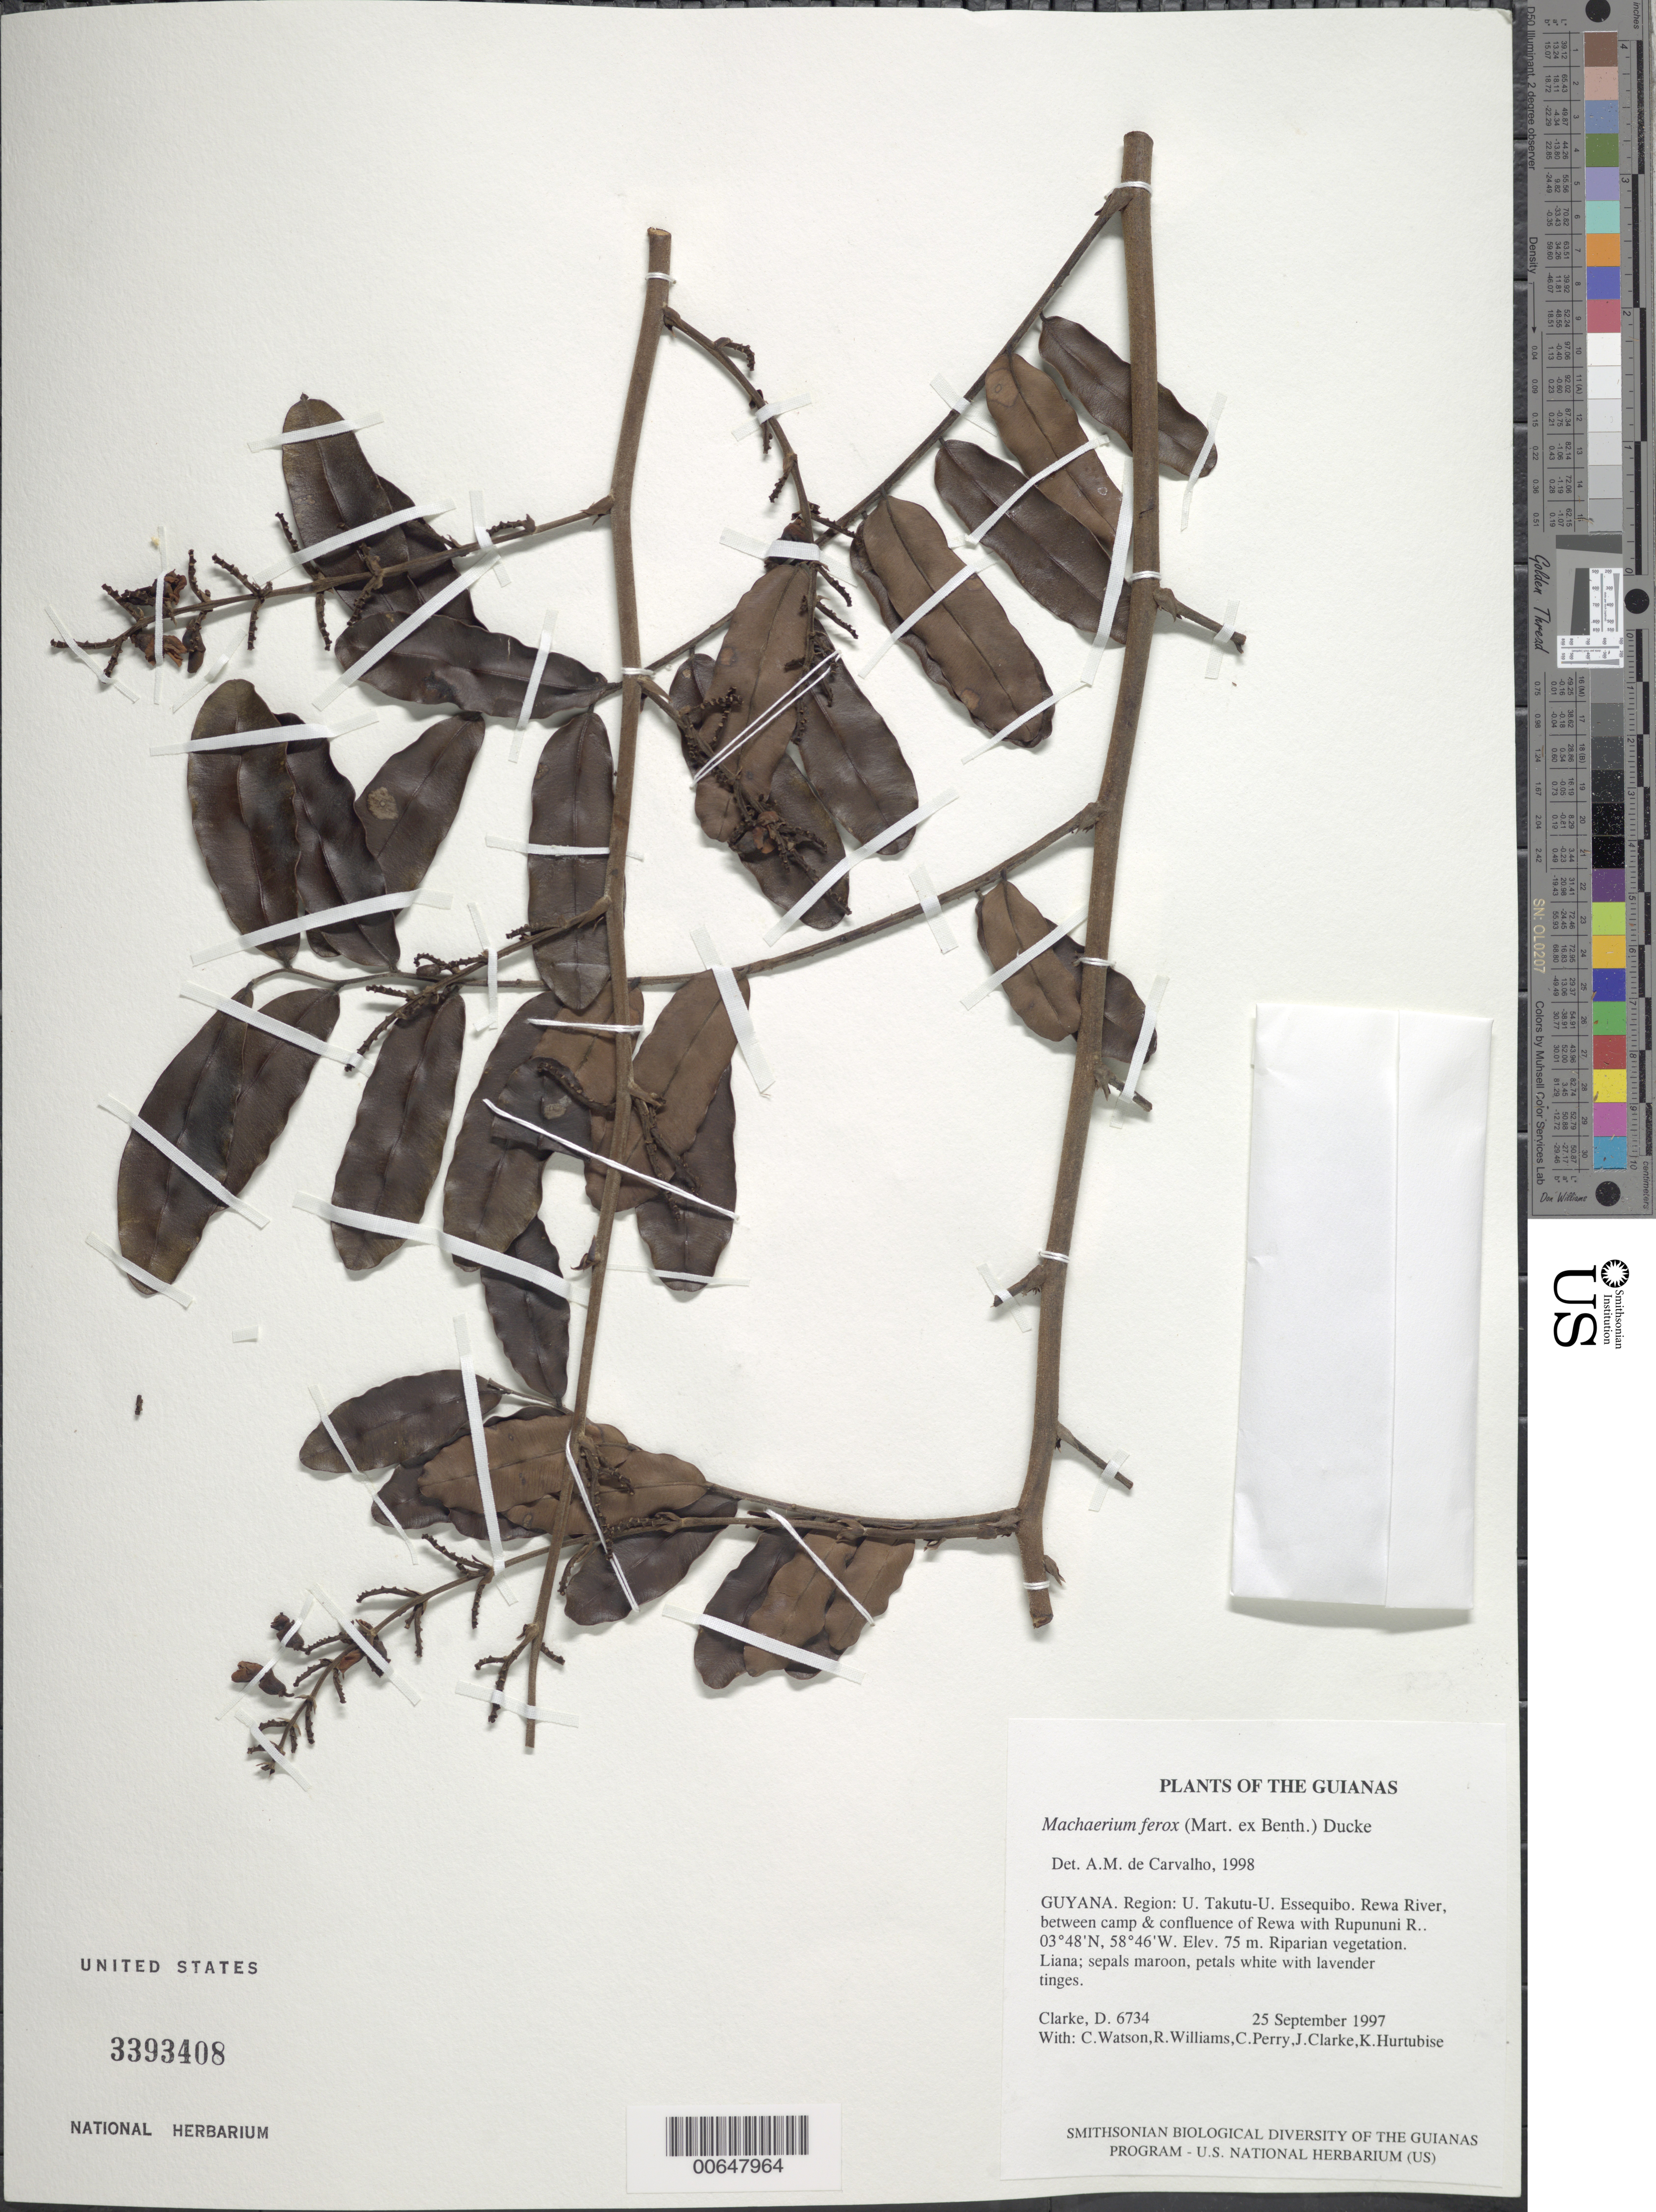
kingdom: Plantae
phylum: Tracheophyta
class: Magnoliopsida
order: Fabales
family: Fabaceae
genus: Machaerium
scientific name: Machaerium ferox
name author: (Mart. ex Benth.) Ducke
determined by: Carvalho, A. M. V. de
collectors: H. D. Clarke, C. Watson, R. Williams, C. Perry, J. Clarke & K. Hurtubise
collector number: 6734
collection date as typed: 25 September 1997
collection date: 1997-09-25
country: Guyana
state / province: U. Takutu-U. Essequibo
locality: Rewa River, between camp & confluence of Rewa with Rupununi R.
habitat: Riparian vegetation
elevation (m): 75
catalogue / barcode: US 3393408